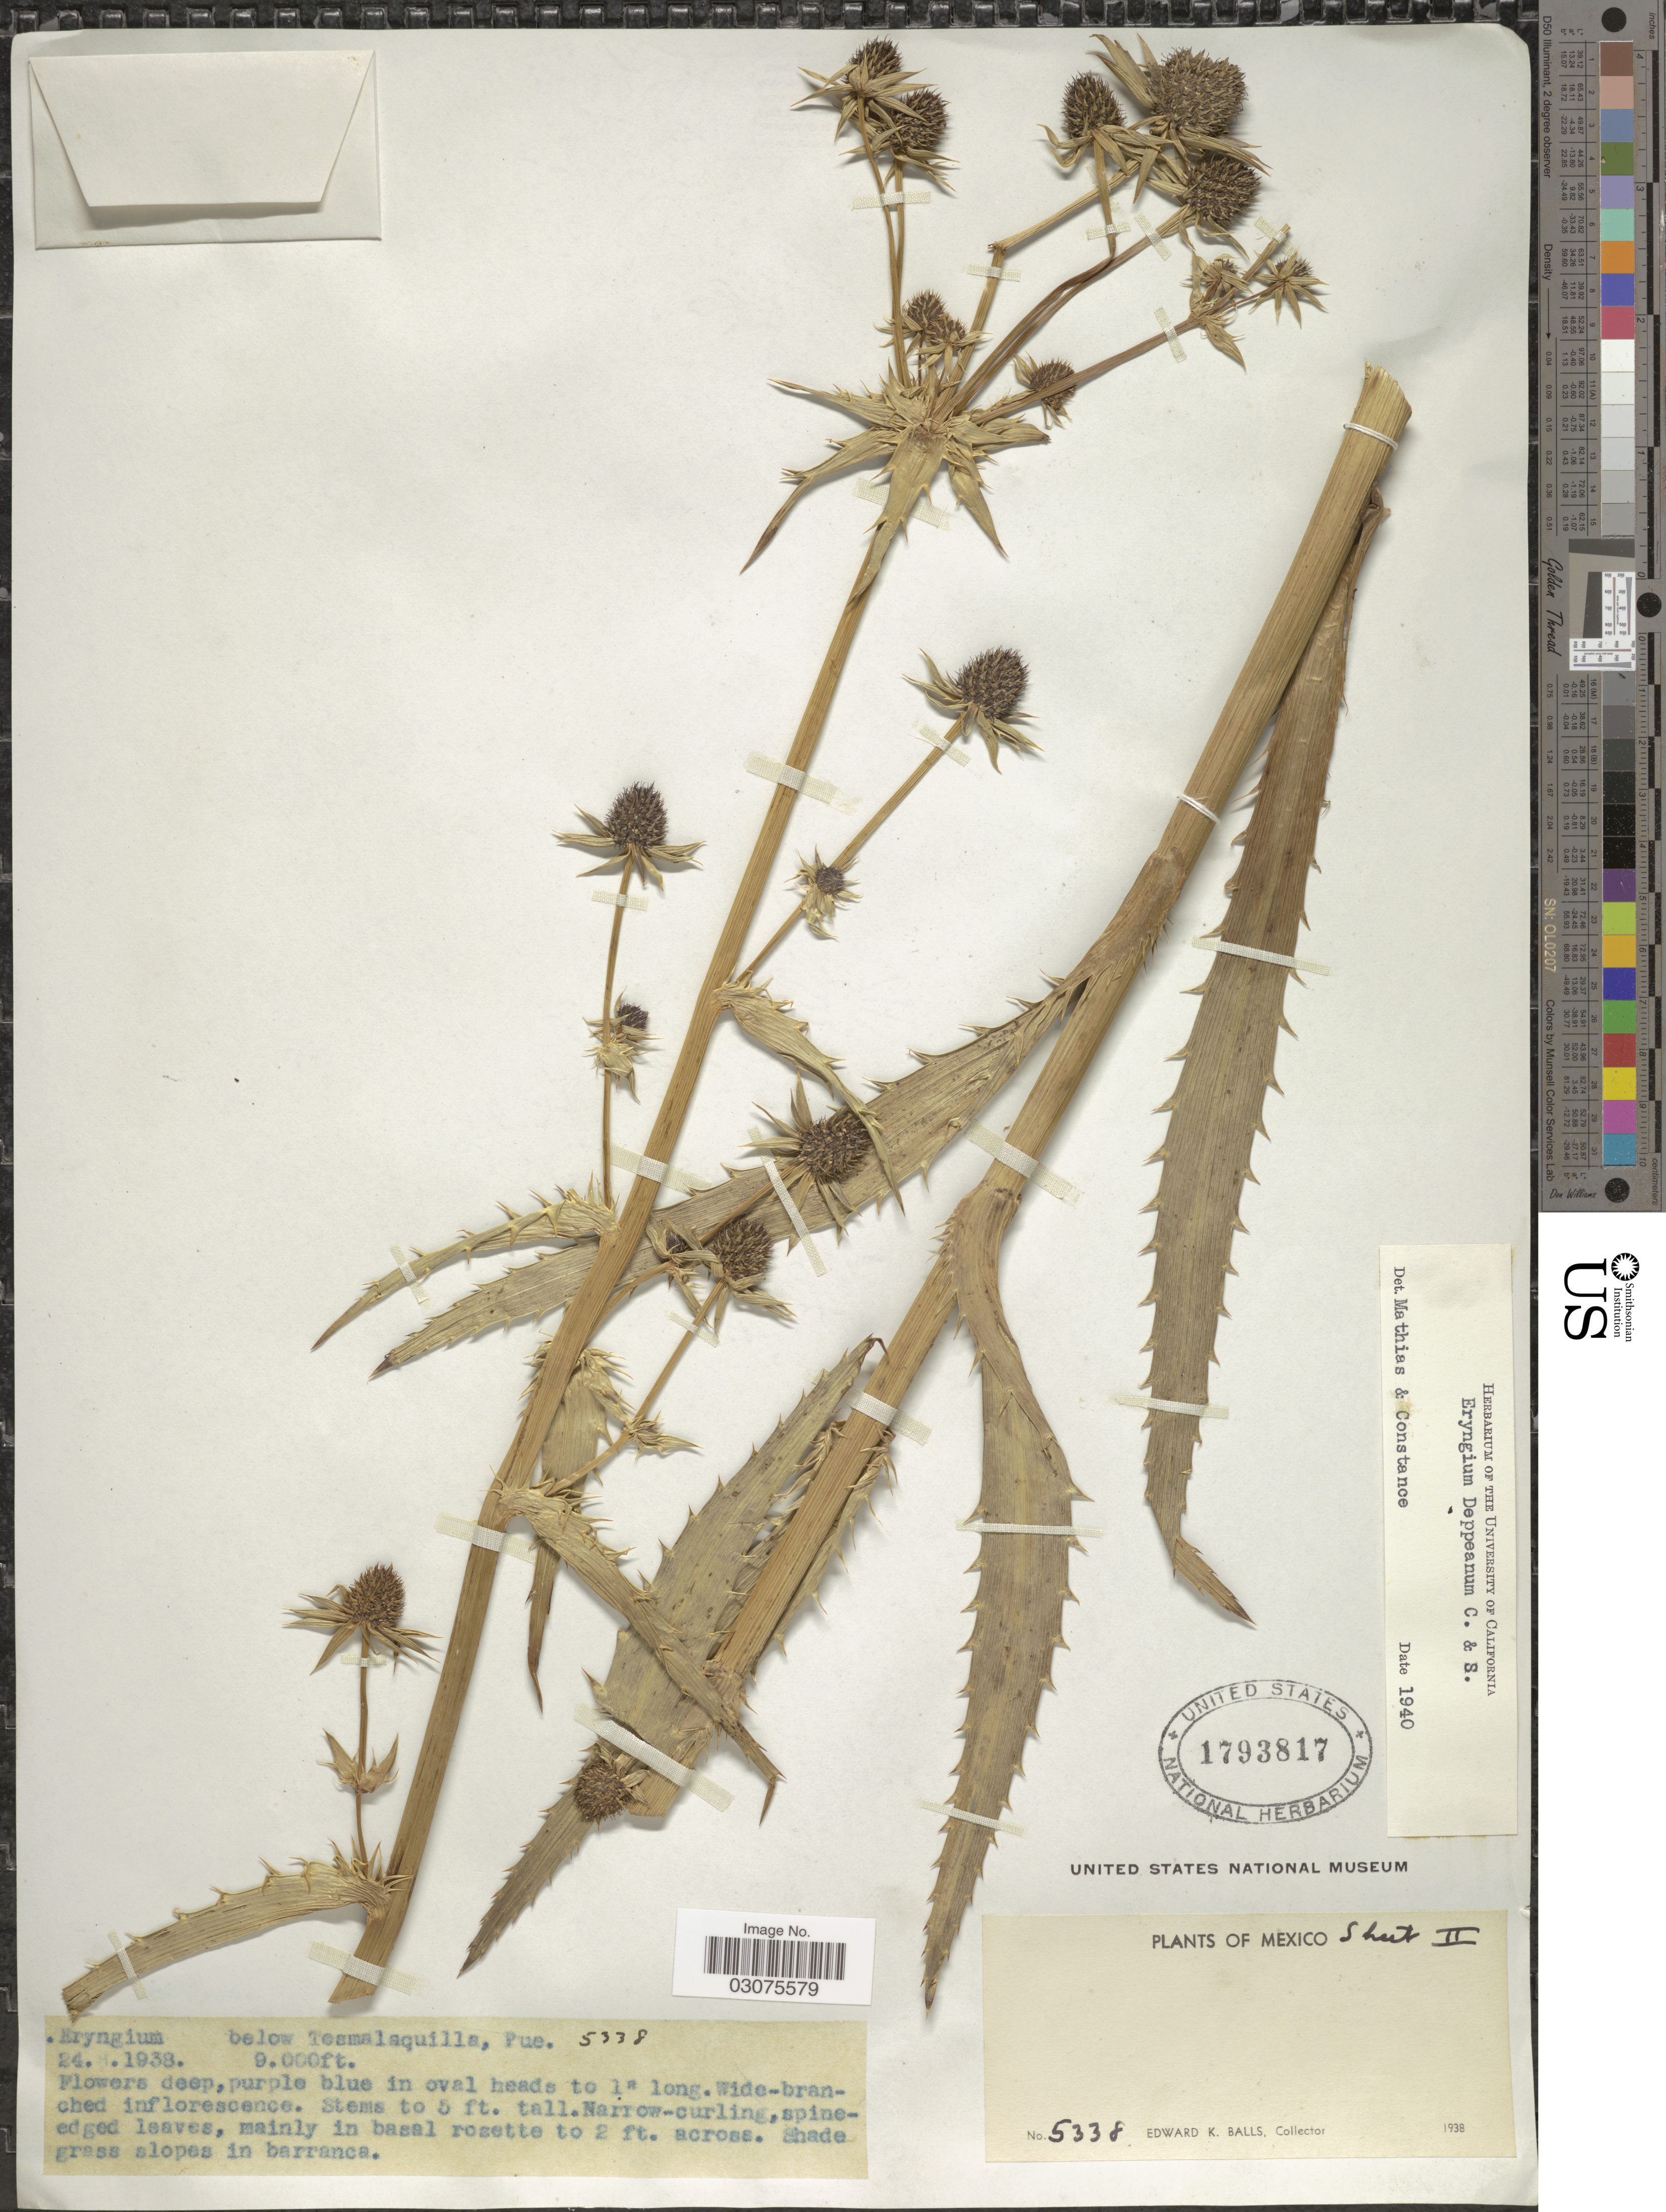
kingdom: Plantae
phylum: Tracheophyta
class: Magnoliopsida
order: Apiales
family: Apiaceae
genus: Eryngium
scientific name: Eryngium deppeanum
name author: Schltdl. & Cham.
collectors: E. K. Balls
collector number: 5338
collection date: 1938-08-24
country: Mexico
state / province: Puebla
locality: Below Tesmalaquilla.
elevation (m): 2743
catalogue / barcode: US 1793817